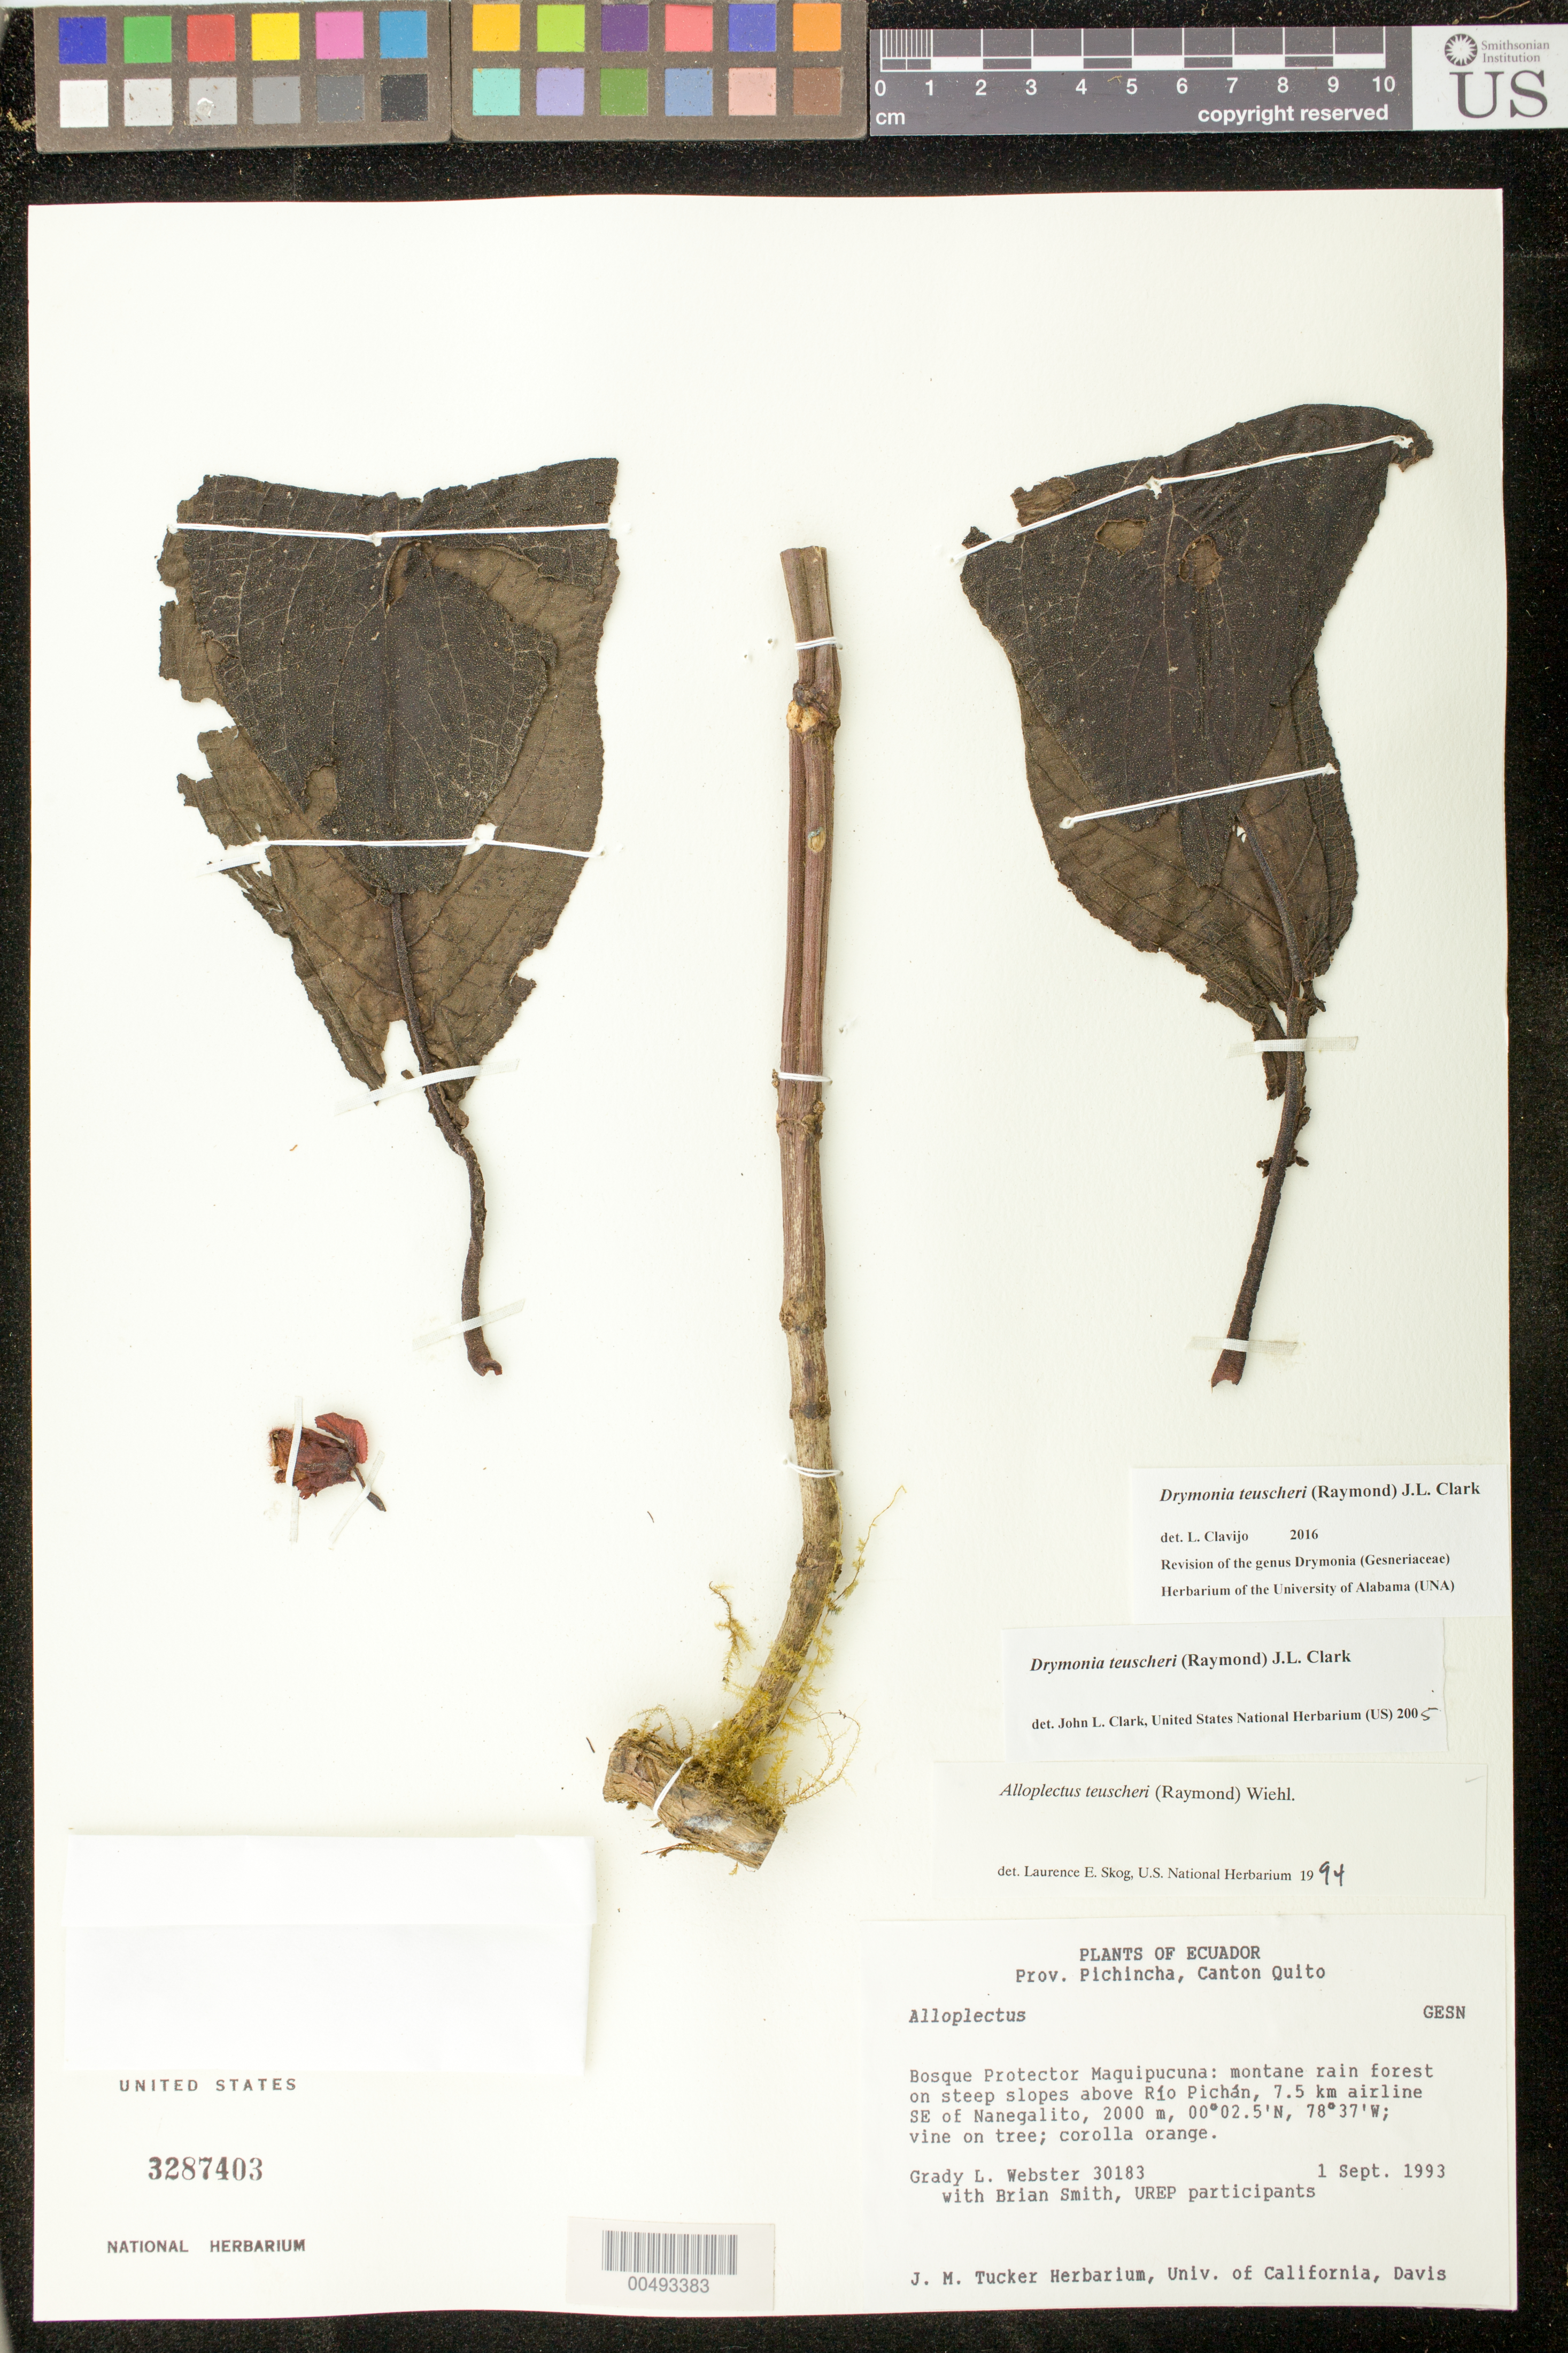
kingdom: Plantae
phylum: Tracheophyta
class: Magnoliopsida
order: Lamiales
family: Gesneriaceae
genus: Drymonia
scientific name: Drymonia teuscheri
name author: (Raymond) J.L. Clark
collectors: G. L. Webster, B. Smith & UREP participants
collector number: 30183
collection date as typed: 01 Sep 1993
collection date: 1993-09-01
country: Ecuador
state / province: Pichincha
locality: Canton Quito, Rio Pichan, SE of Nanegalito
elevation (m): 2000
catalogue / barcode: US 3287403